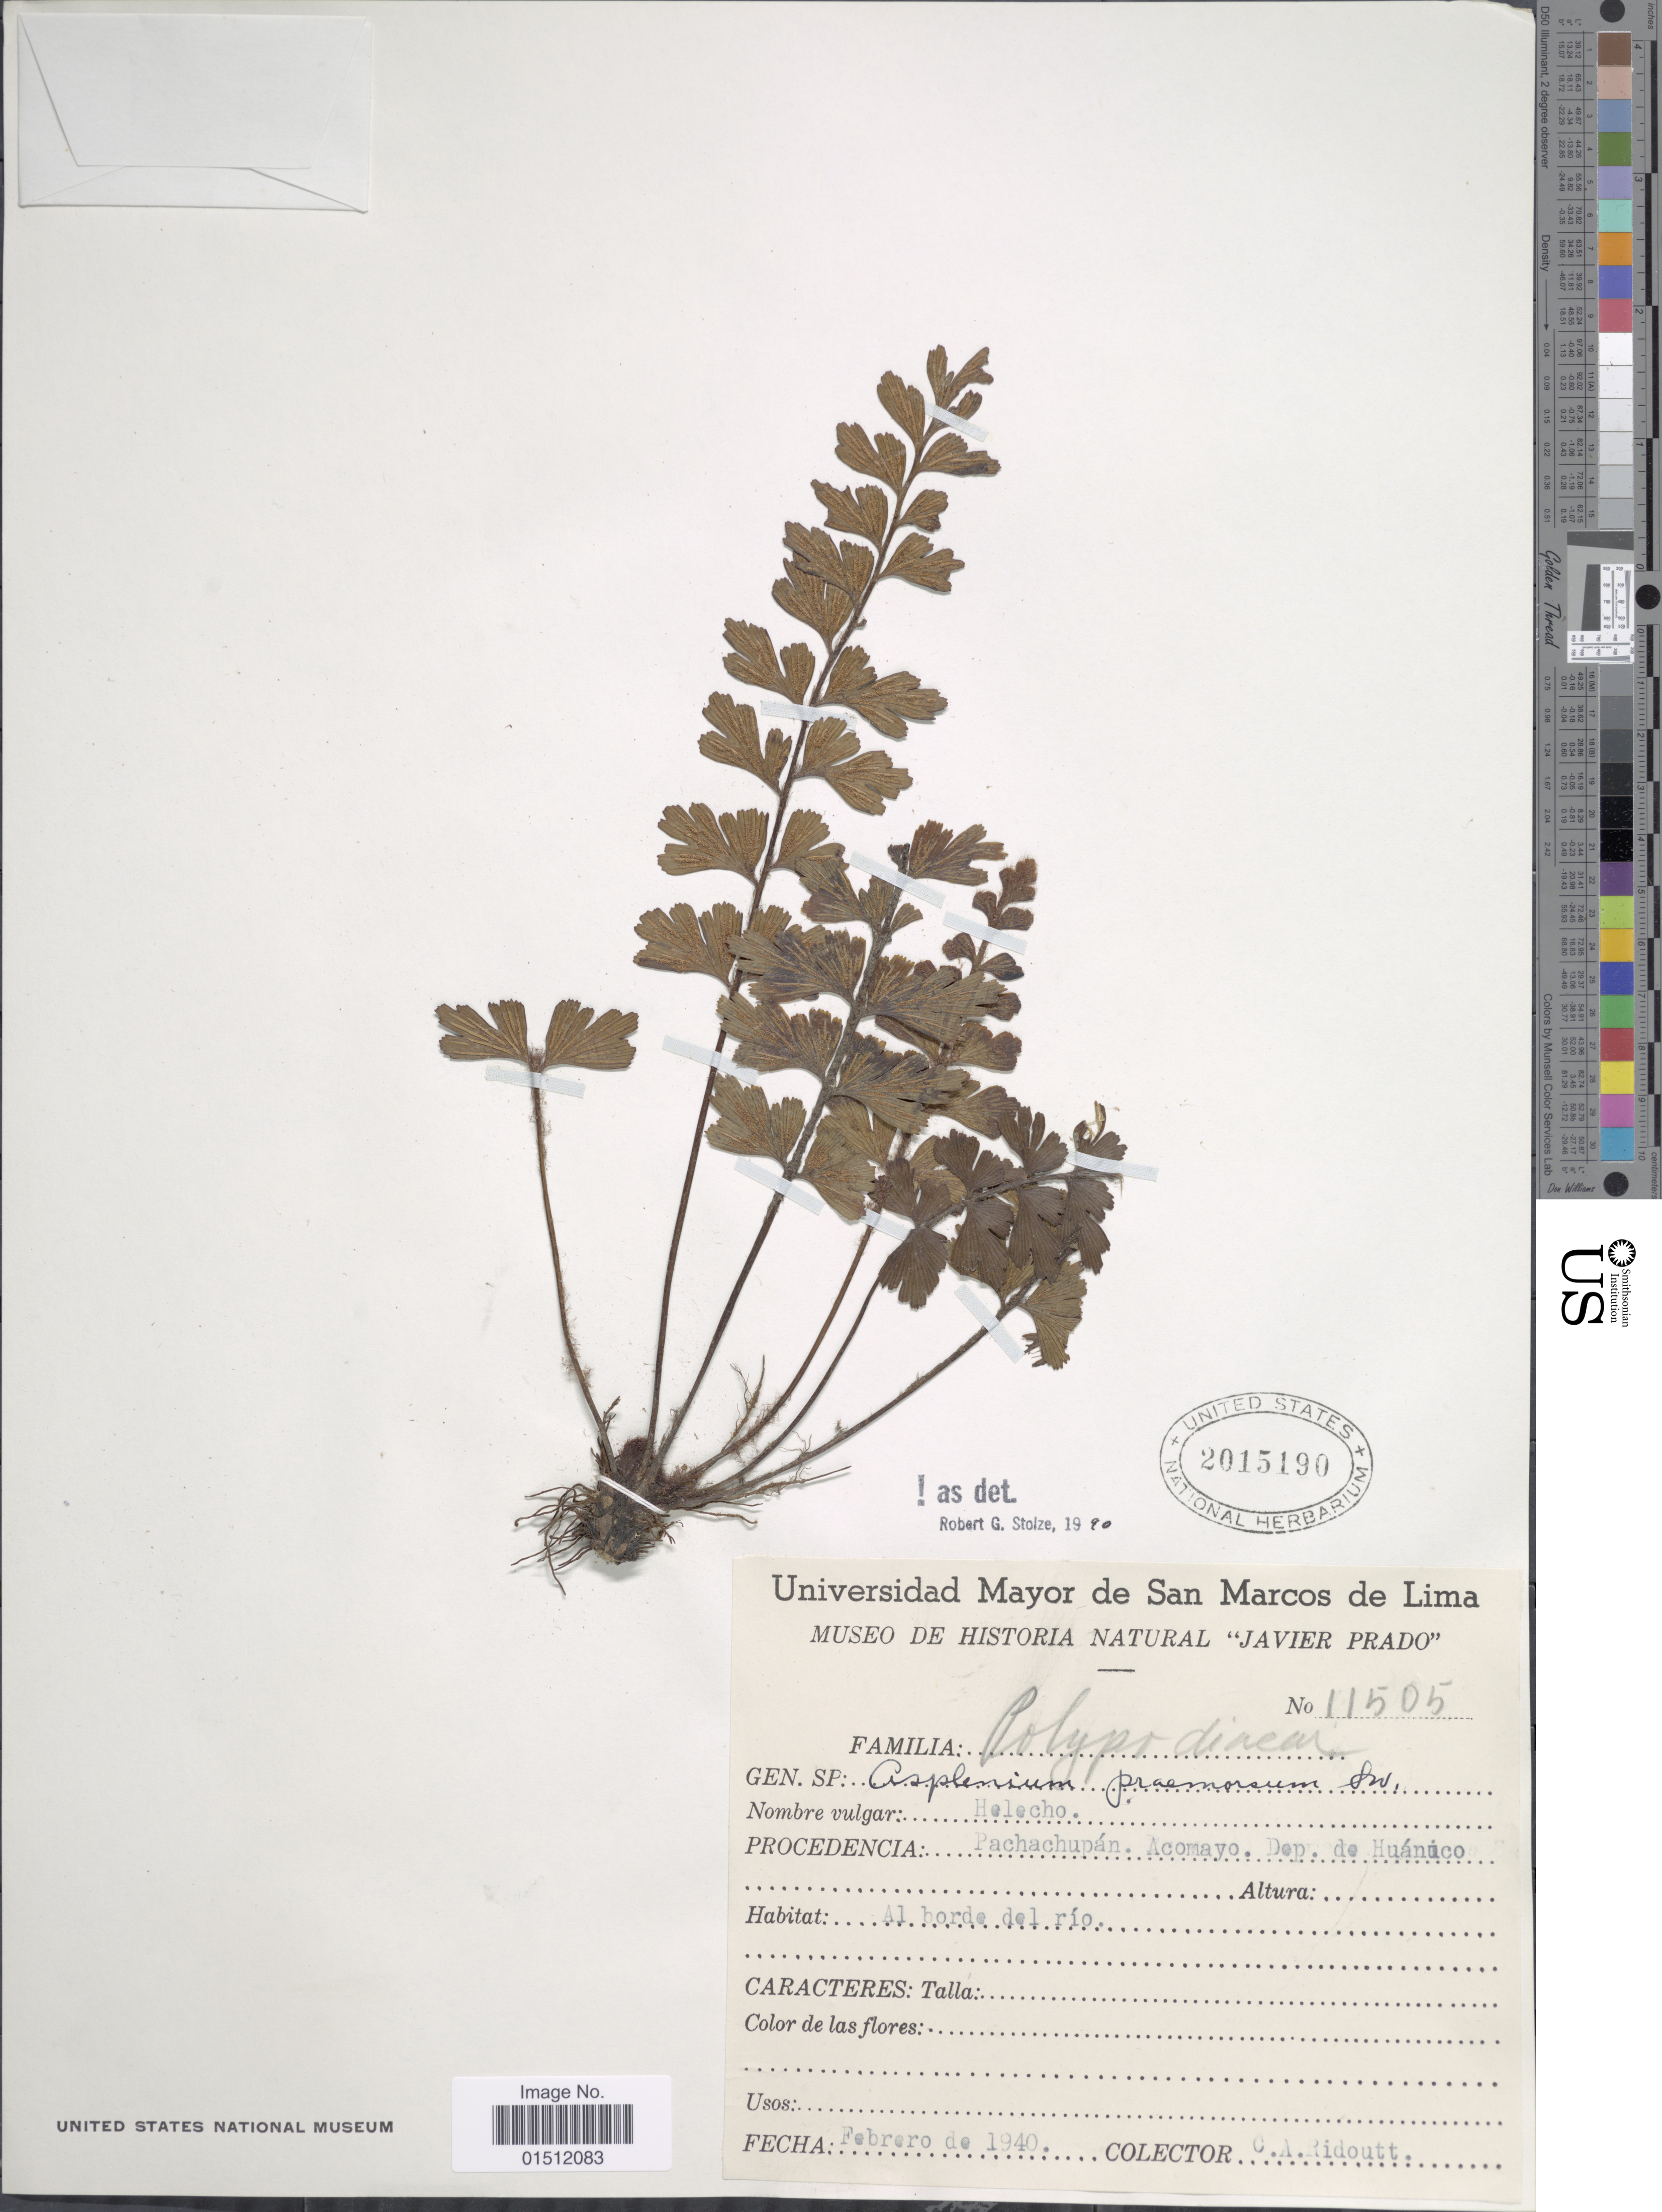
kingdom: Plantae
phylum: Tracheophyta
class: Polypodiopsida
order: Polypodiales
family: Aspleniaceae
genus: Asplenium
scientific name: Asplenium praemorsum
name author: Sw.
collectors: C. Ridoutt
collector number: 11505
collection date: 1940-02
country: Peru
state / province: Huánuco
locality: Pachachupan. Acomayo. Dep. de Huanuco.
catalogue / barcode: US 2015190